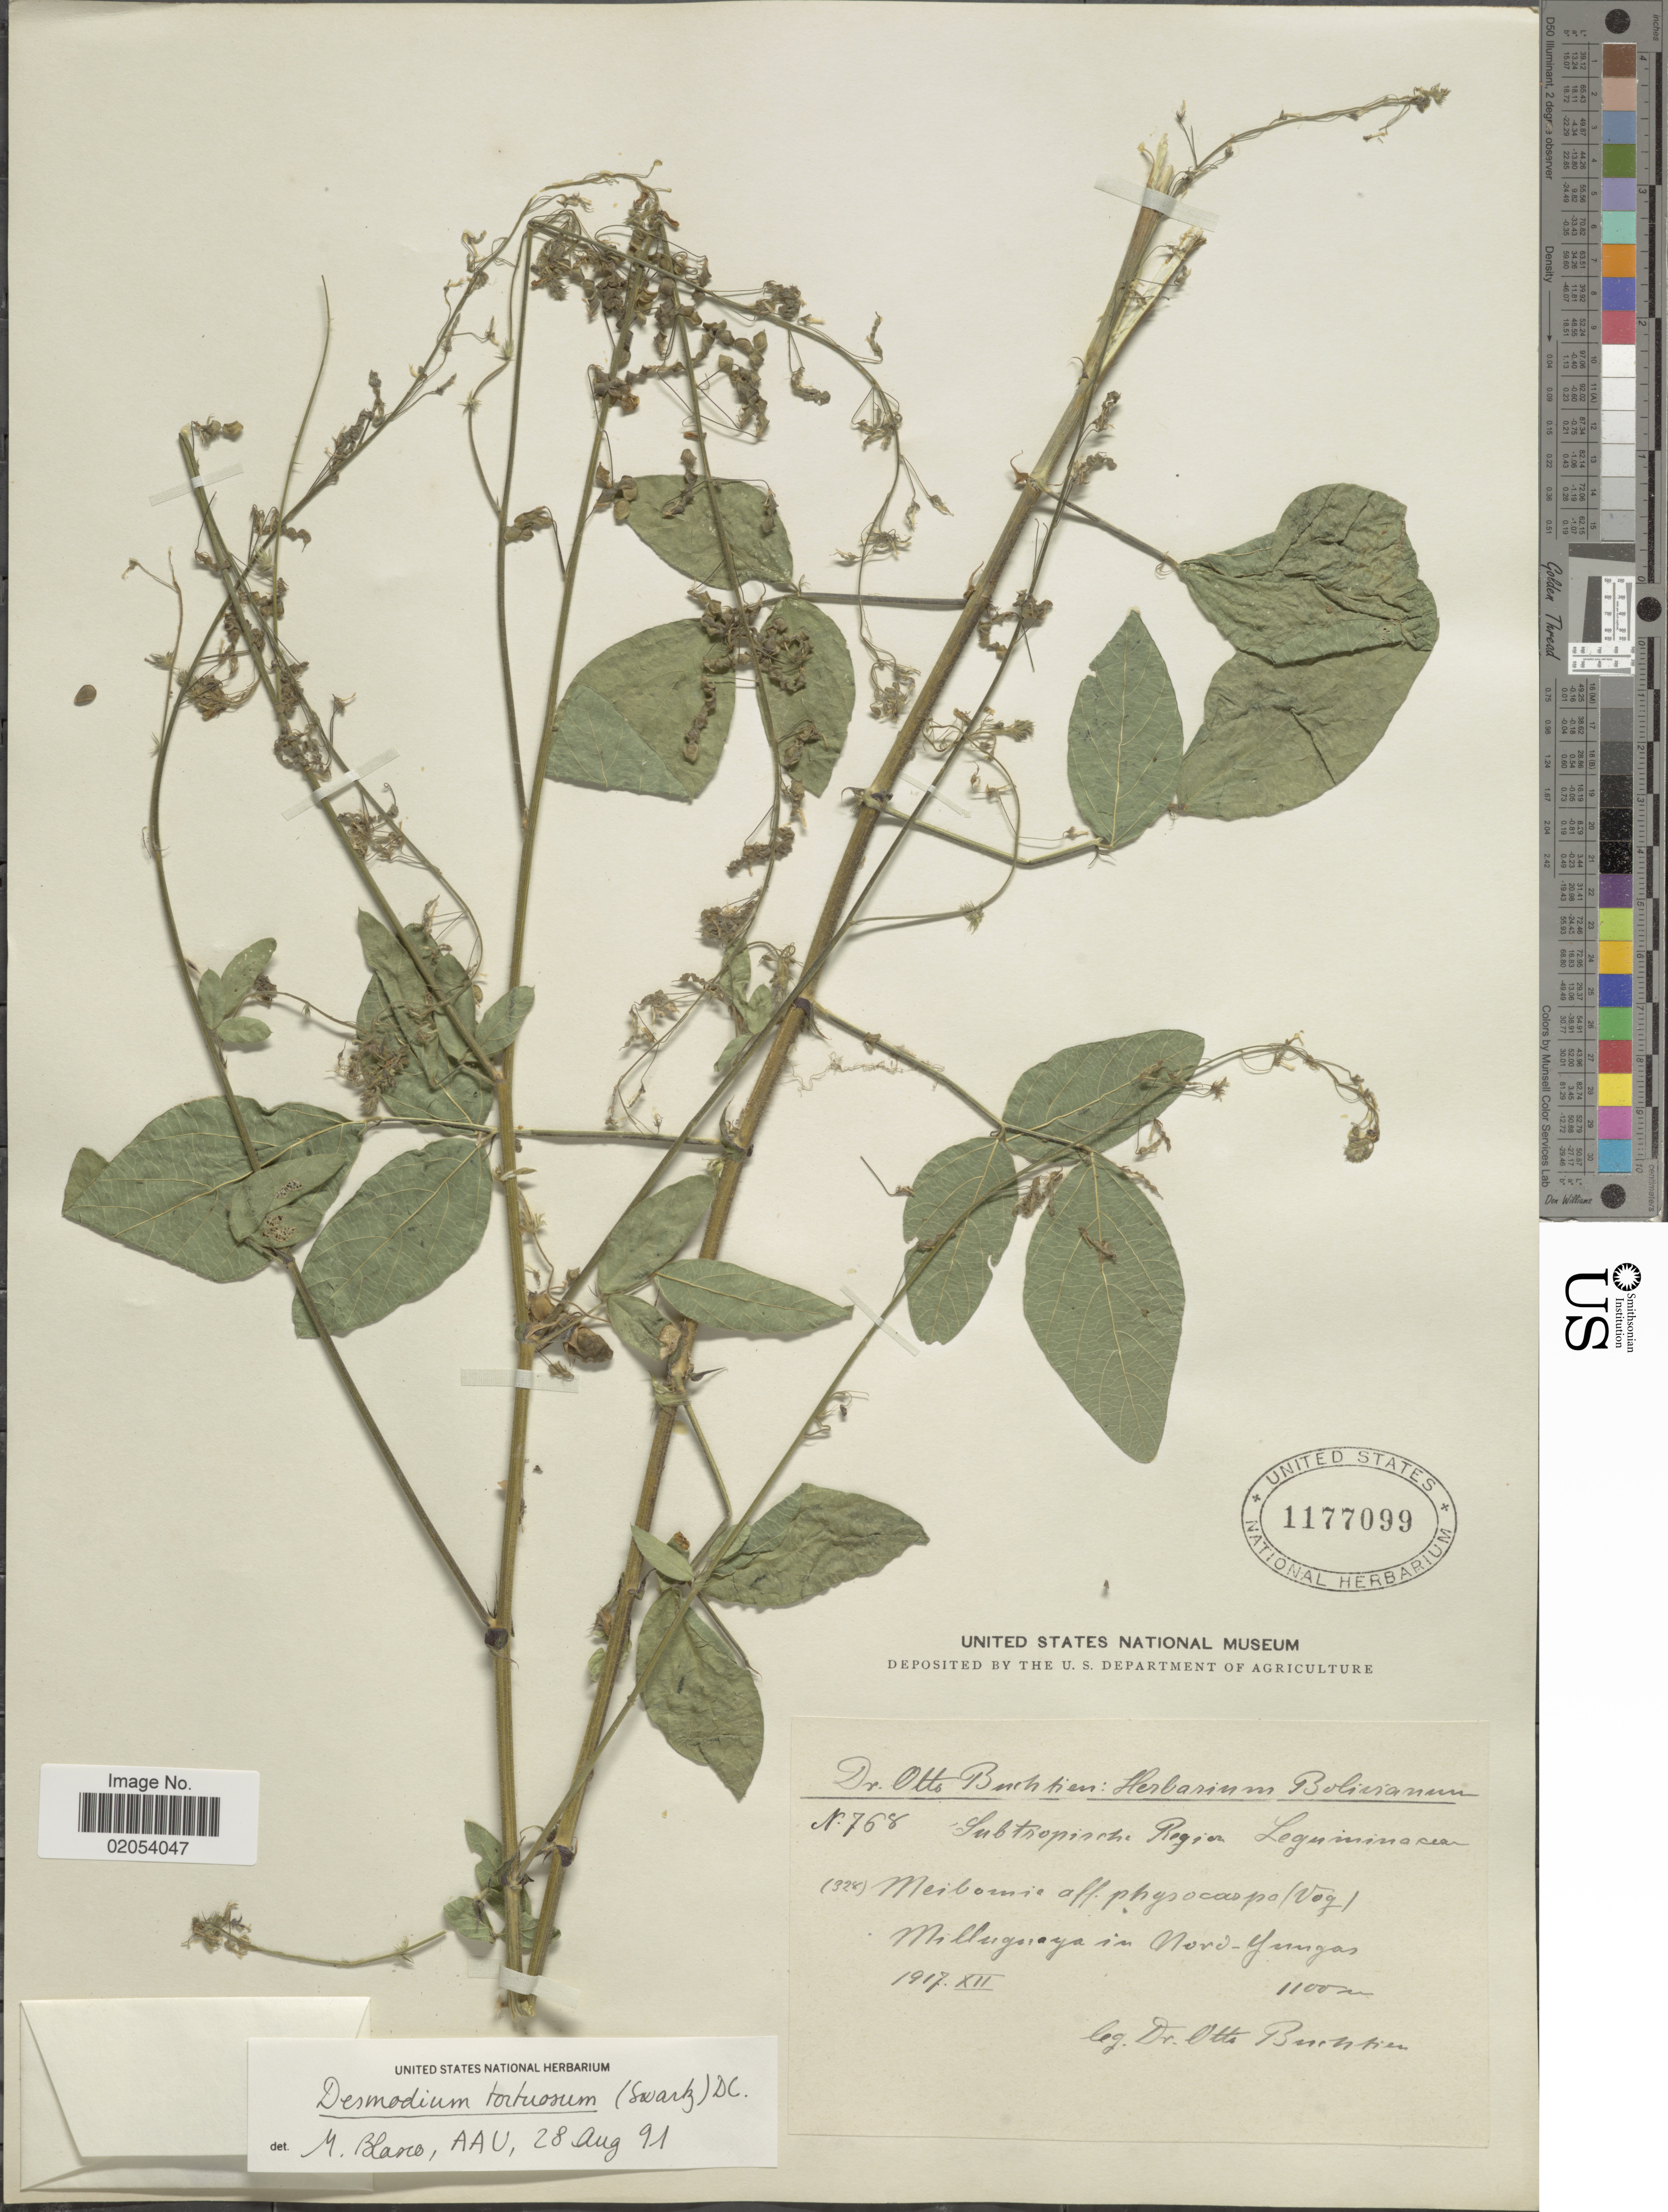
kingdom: Plantae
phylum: Tracheophyta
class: Magnoliopsida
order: Fabales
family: Fabaceae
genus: Desmodium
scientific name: Desmodium tortuosum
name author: (Sw.) DC.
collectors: O. Buchtien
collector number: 768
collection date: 1917-12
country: Bolivia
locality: Milluguaya in Nord-Yungas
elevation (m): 1100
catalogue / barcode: US 1177099